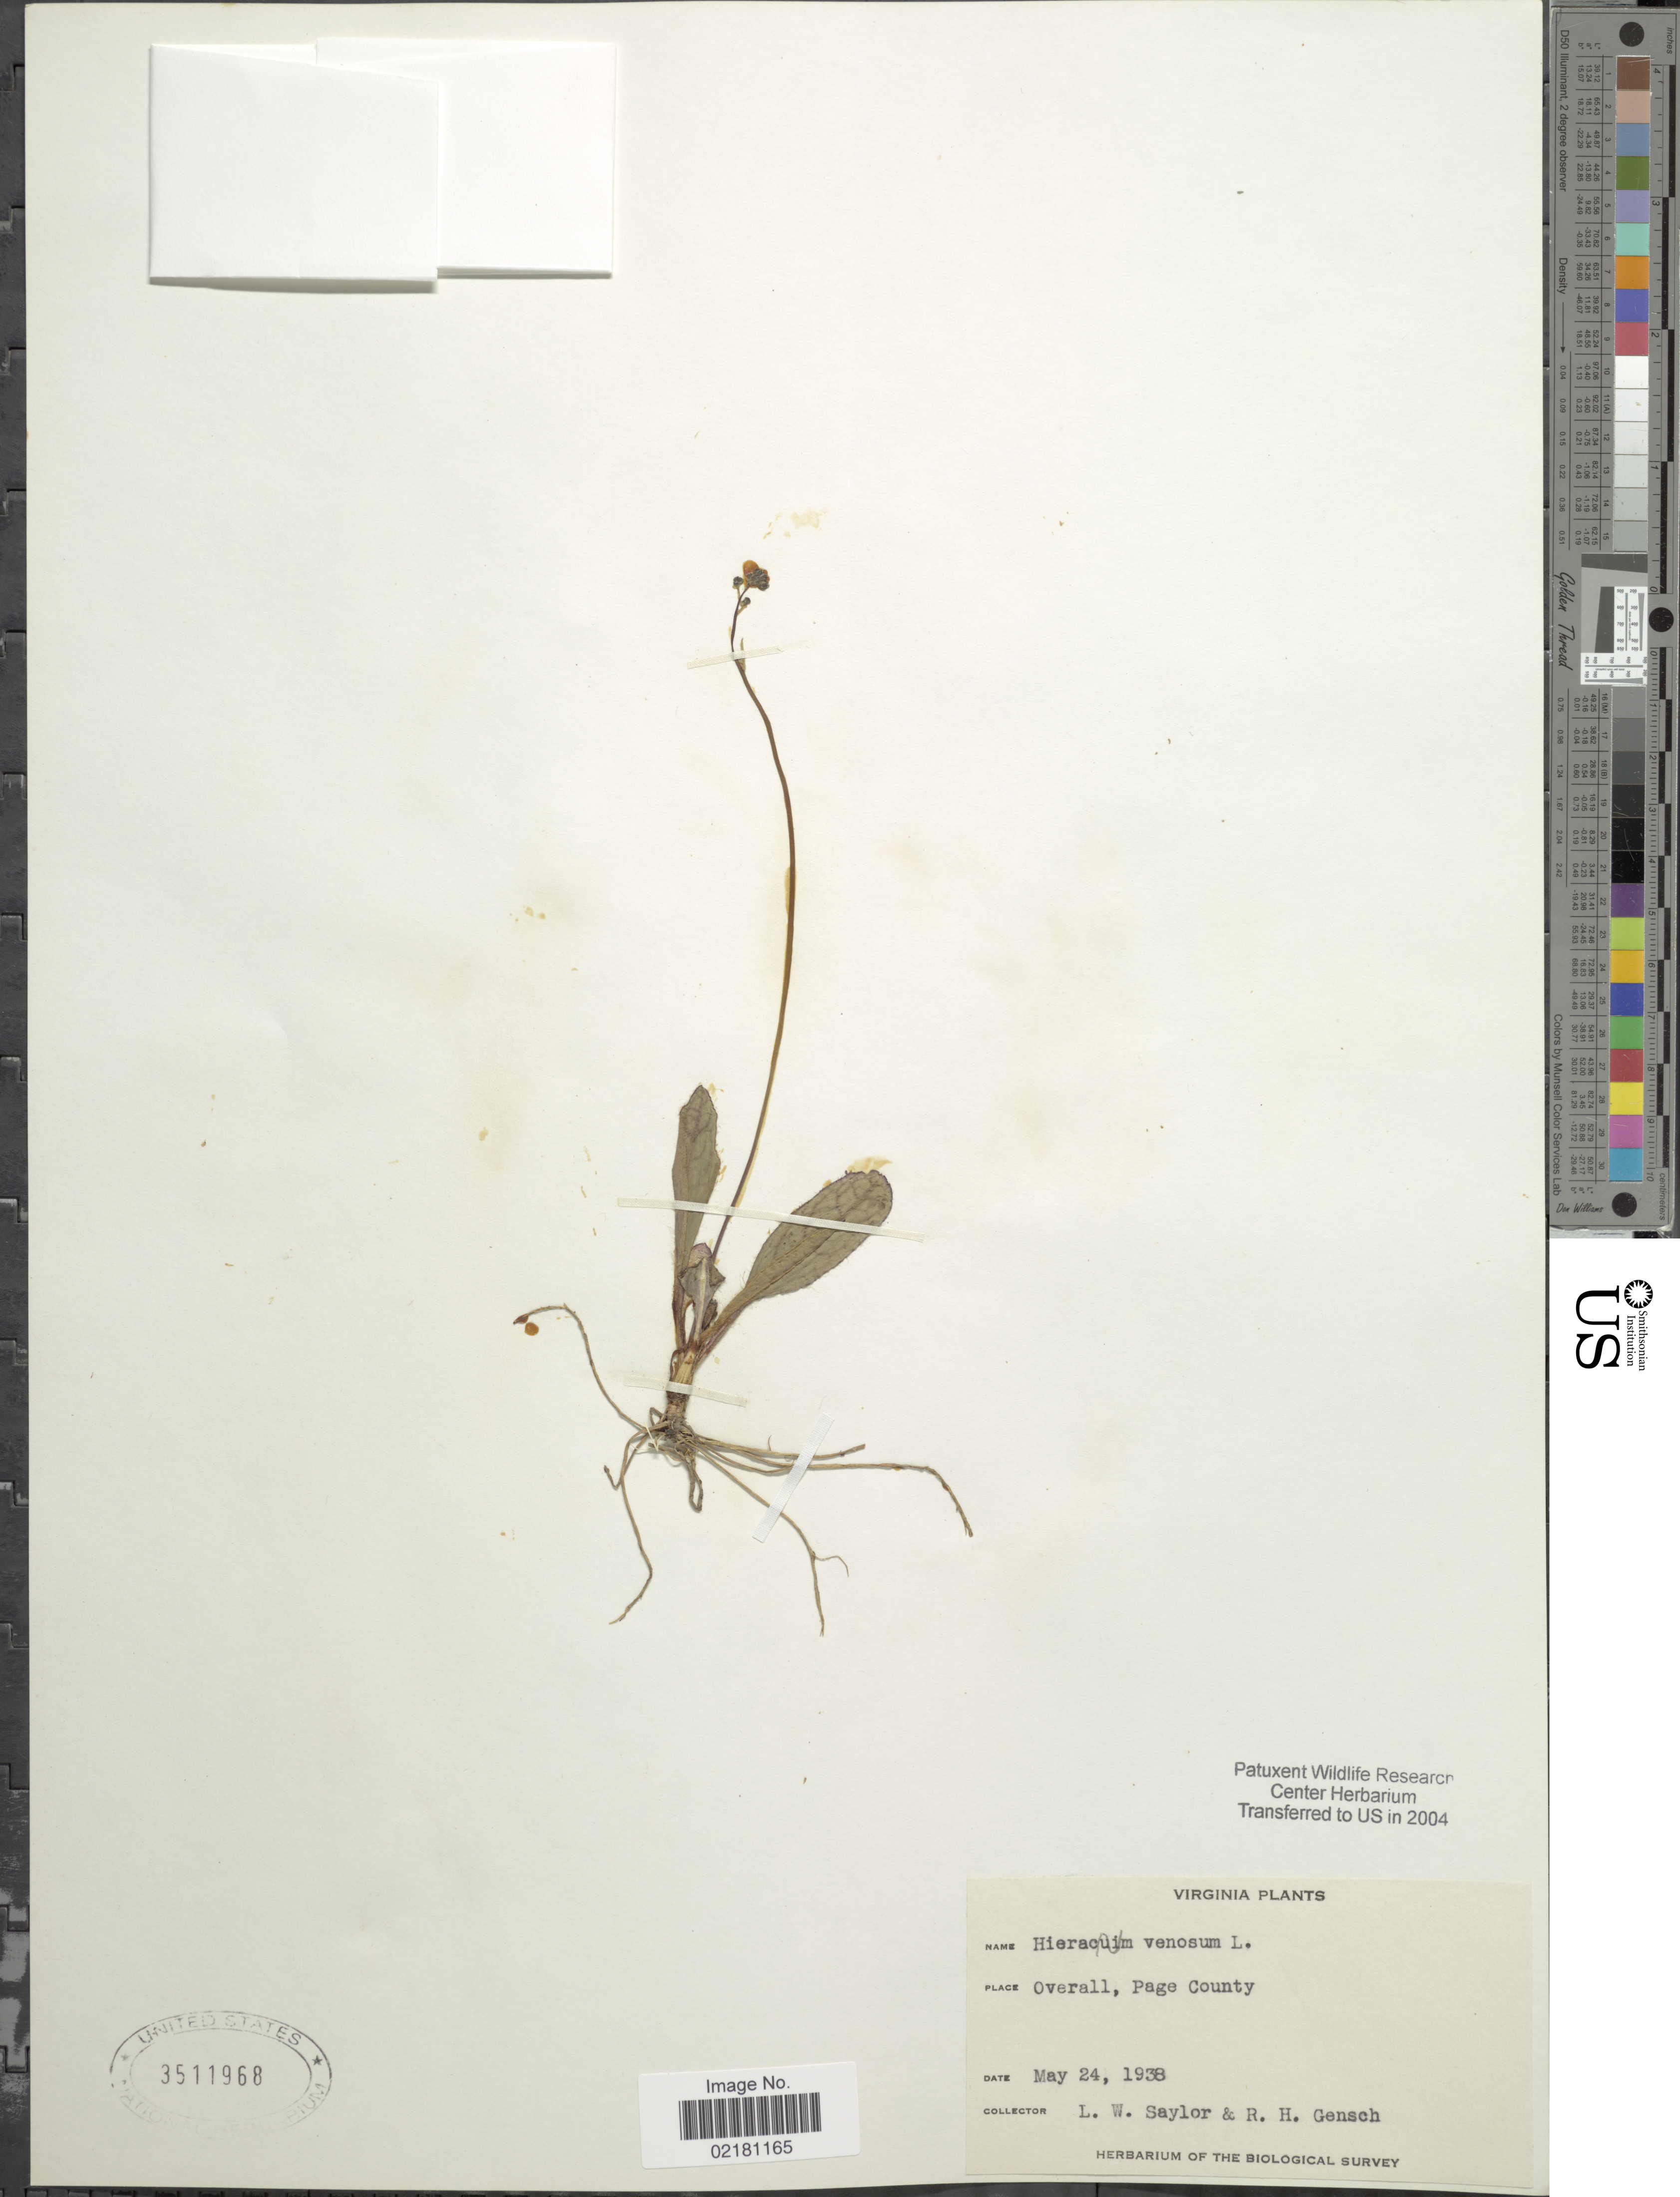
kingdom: Plantae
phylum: Tracheophyta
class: Magnoliopsida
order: Asterales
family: Asteraceae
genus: Hieracium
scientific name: Hieracium venosum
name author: L.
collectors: W. Saylor & R. Gensch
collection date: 1938-05-24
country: United States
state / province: Virginia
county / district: Page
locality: Overall, Page County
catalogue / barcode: US 3511968